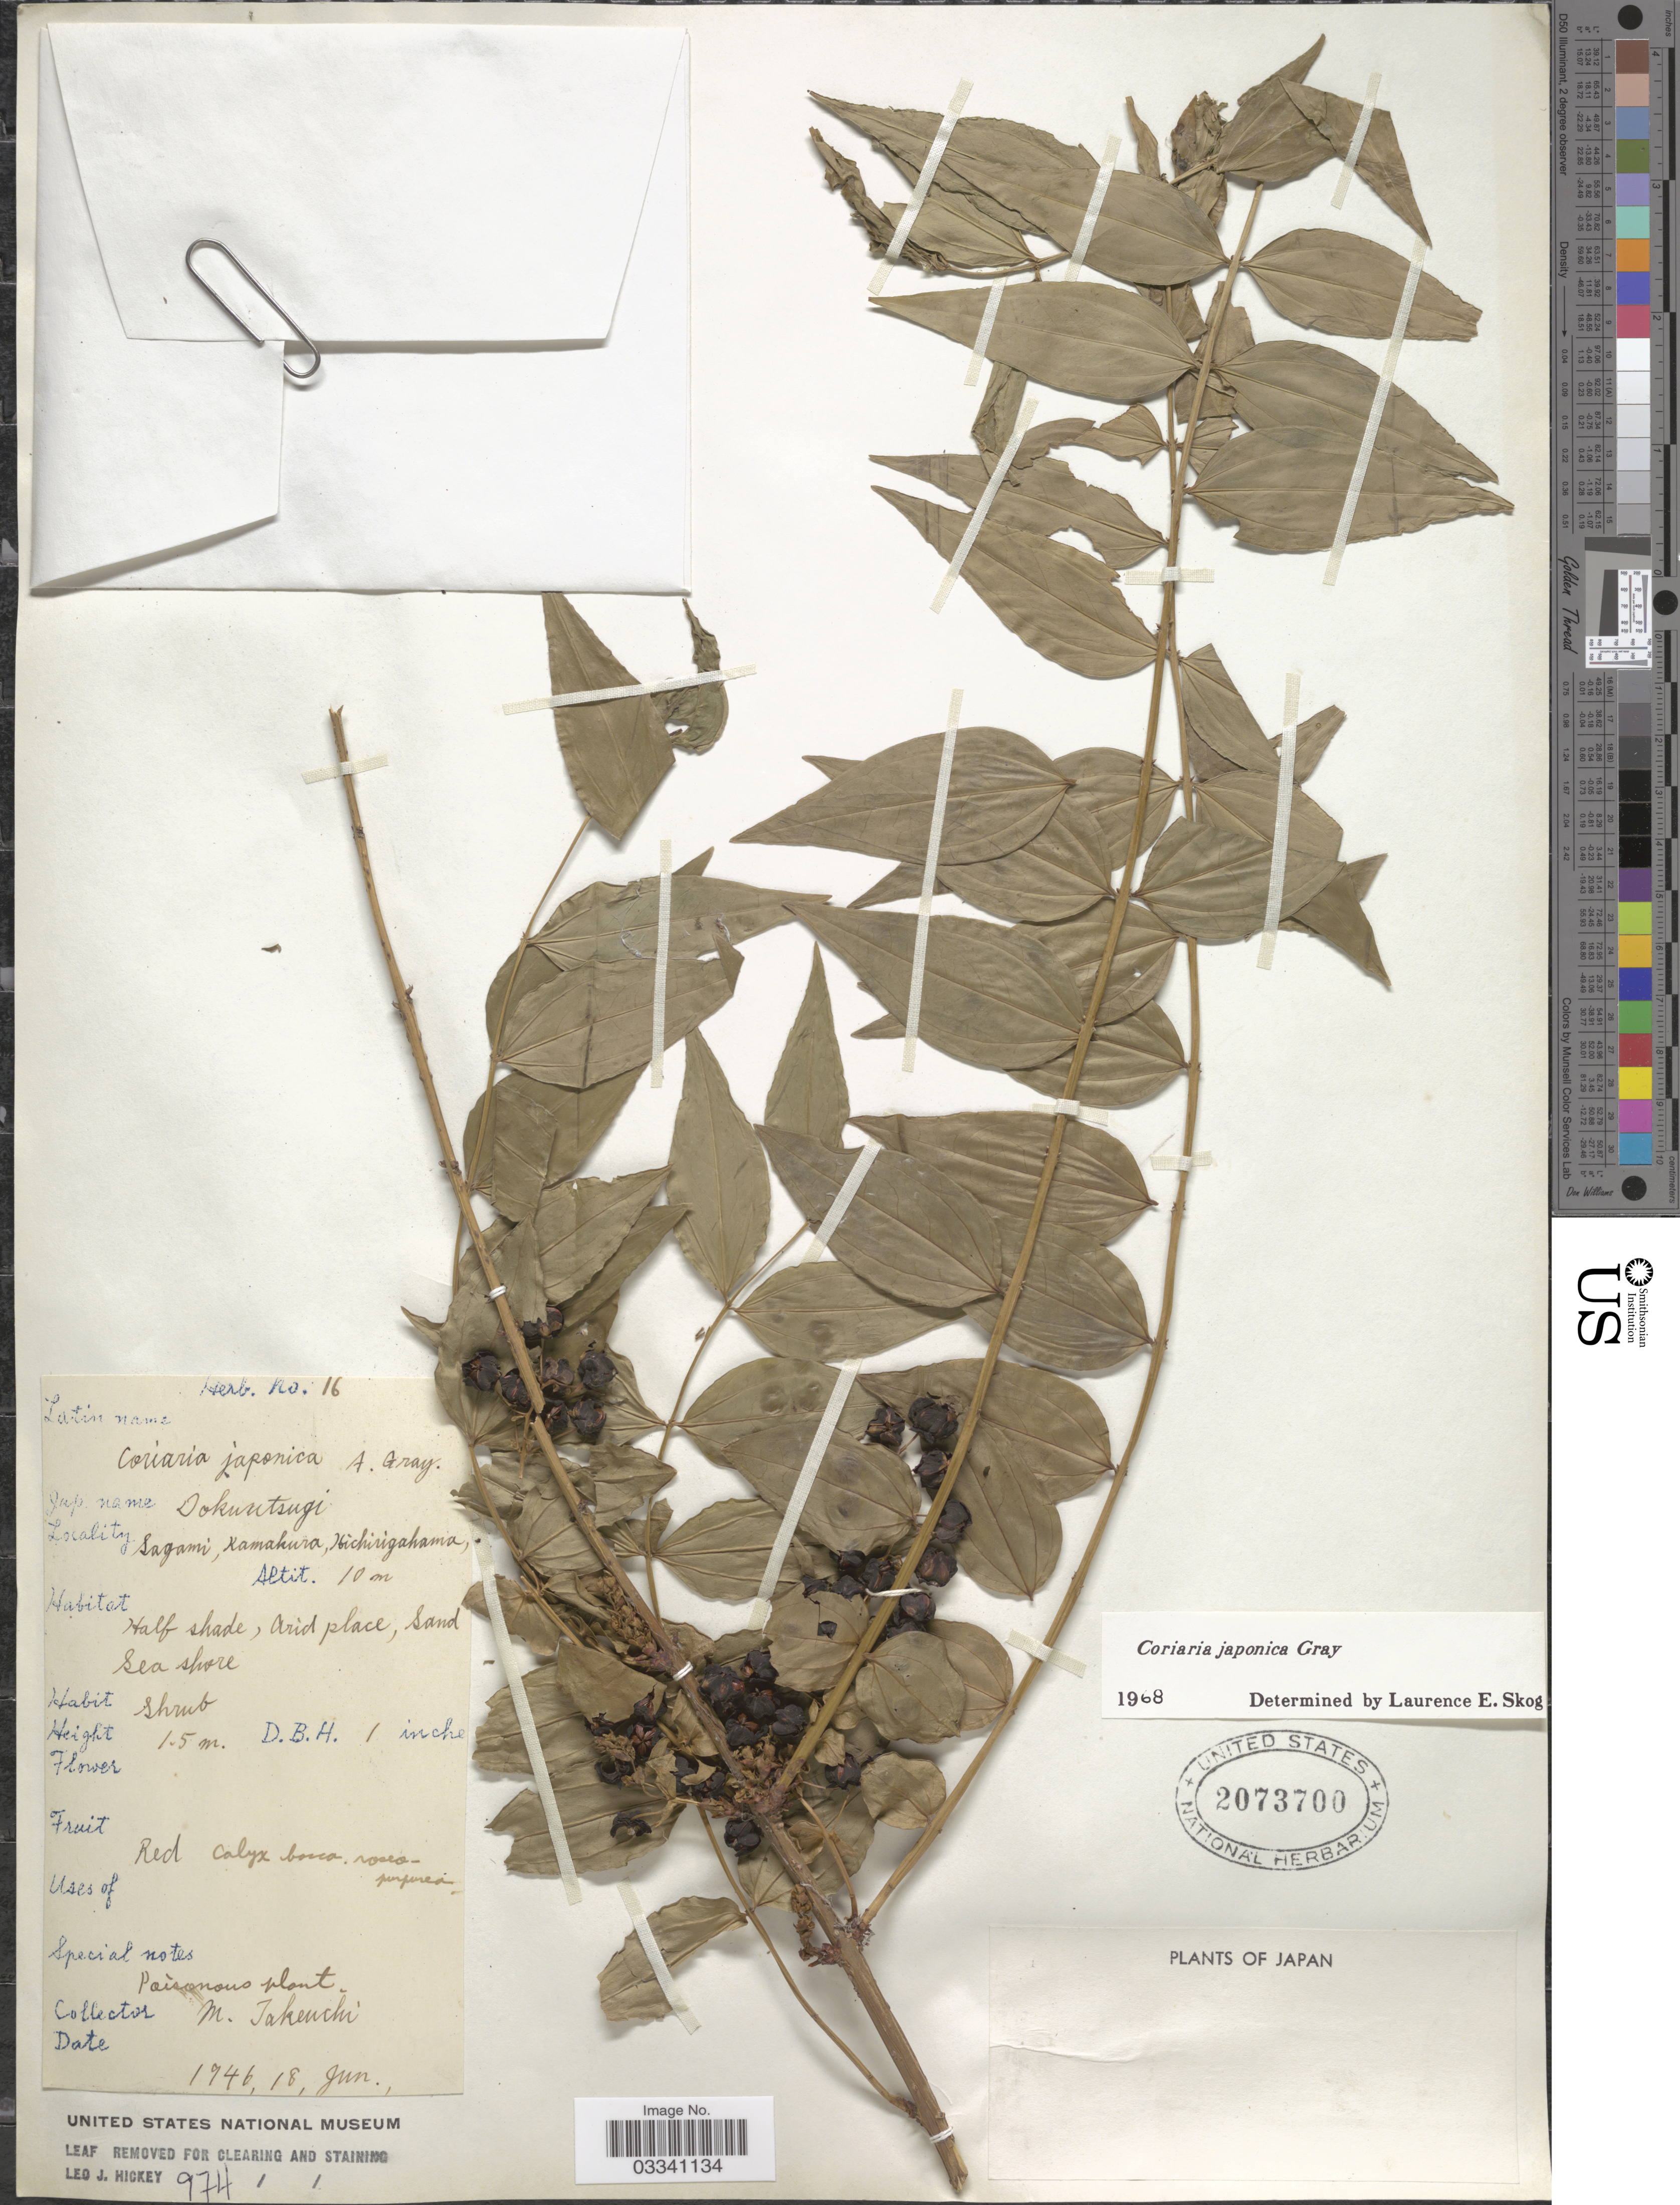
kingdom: Plantae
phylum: Tracheophyta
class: Magnoliopsida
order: Cucurbitales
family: Coriariaceae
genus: Coriaria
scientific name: Coriaria japonica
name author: A. Gray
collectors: M. Takeuchi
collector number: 16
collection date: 1946-06-18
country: Japan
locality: Sagami, Kamakura, Shichirigahama.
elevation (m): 10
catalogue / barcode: US 2073700